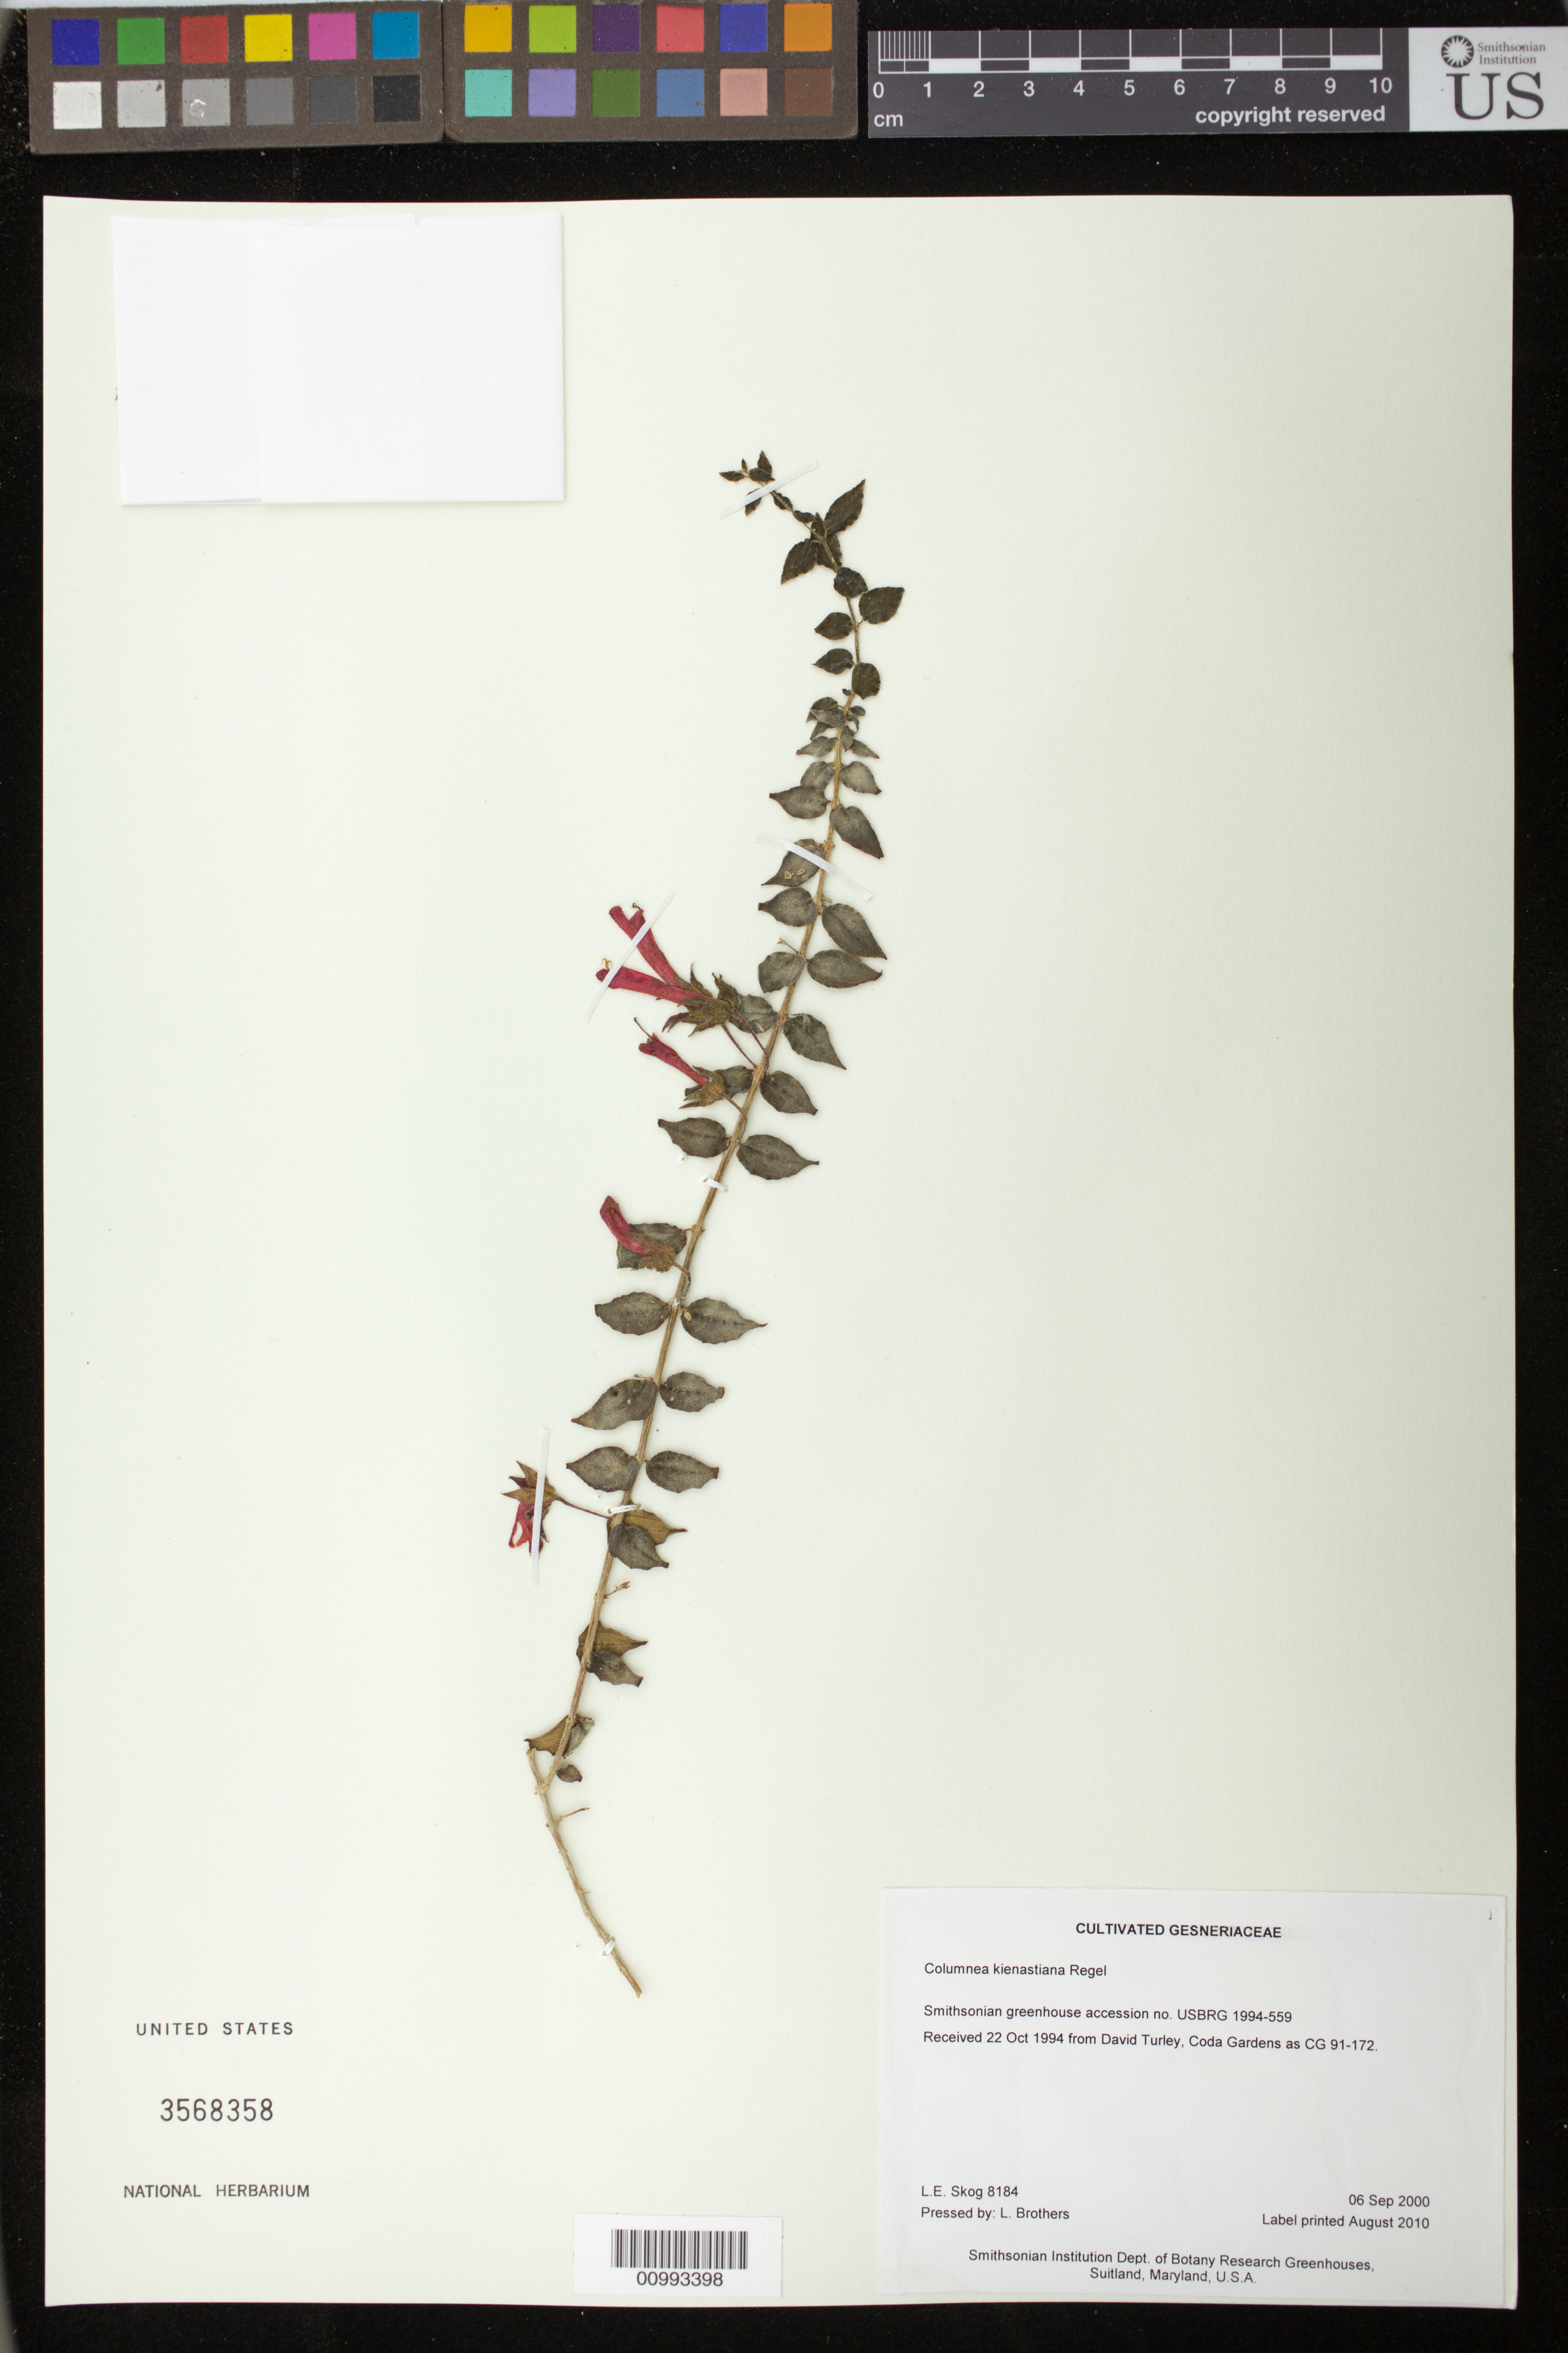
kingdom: Plantae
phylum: Tracheophyta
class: Magnoliopsida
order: Lamiales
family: Gesneriaceae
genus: Columnea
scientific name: Columnea kienastiana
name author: Regel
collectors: L. E. Skog & L. Brothers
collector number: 8184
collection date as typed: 06 Sep 2000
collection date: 2000-09-06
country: United States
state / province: Maryland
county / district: Prince George's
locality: Smithsonian Institution Dept. of Botany Research Greenhouses, Suitland, Maryland, U.S.A.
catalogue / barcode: US 3568358